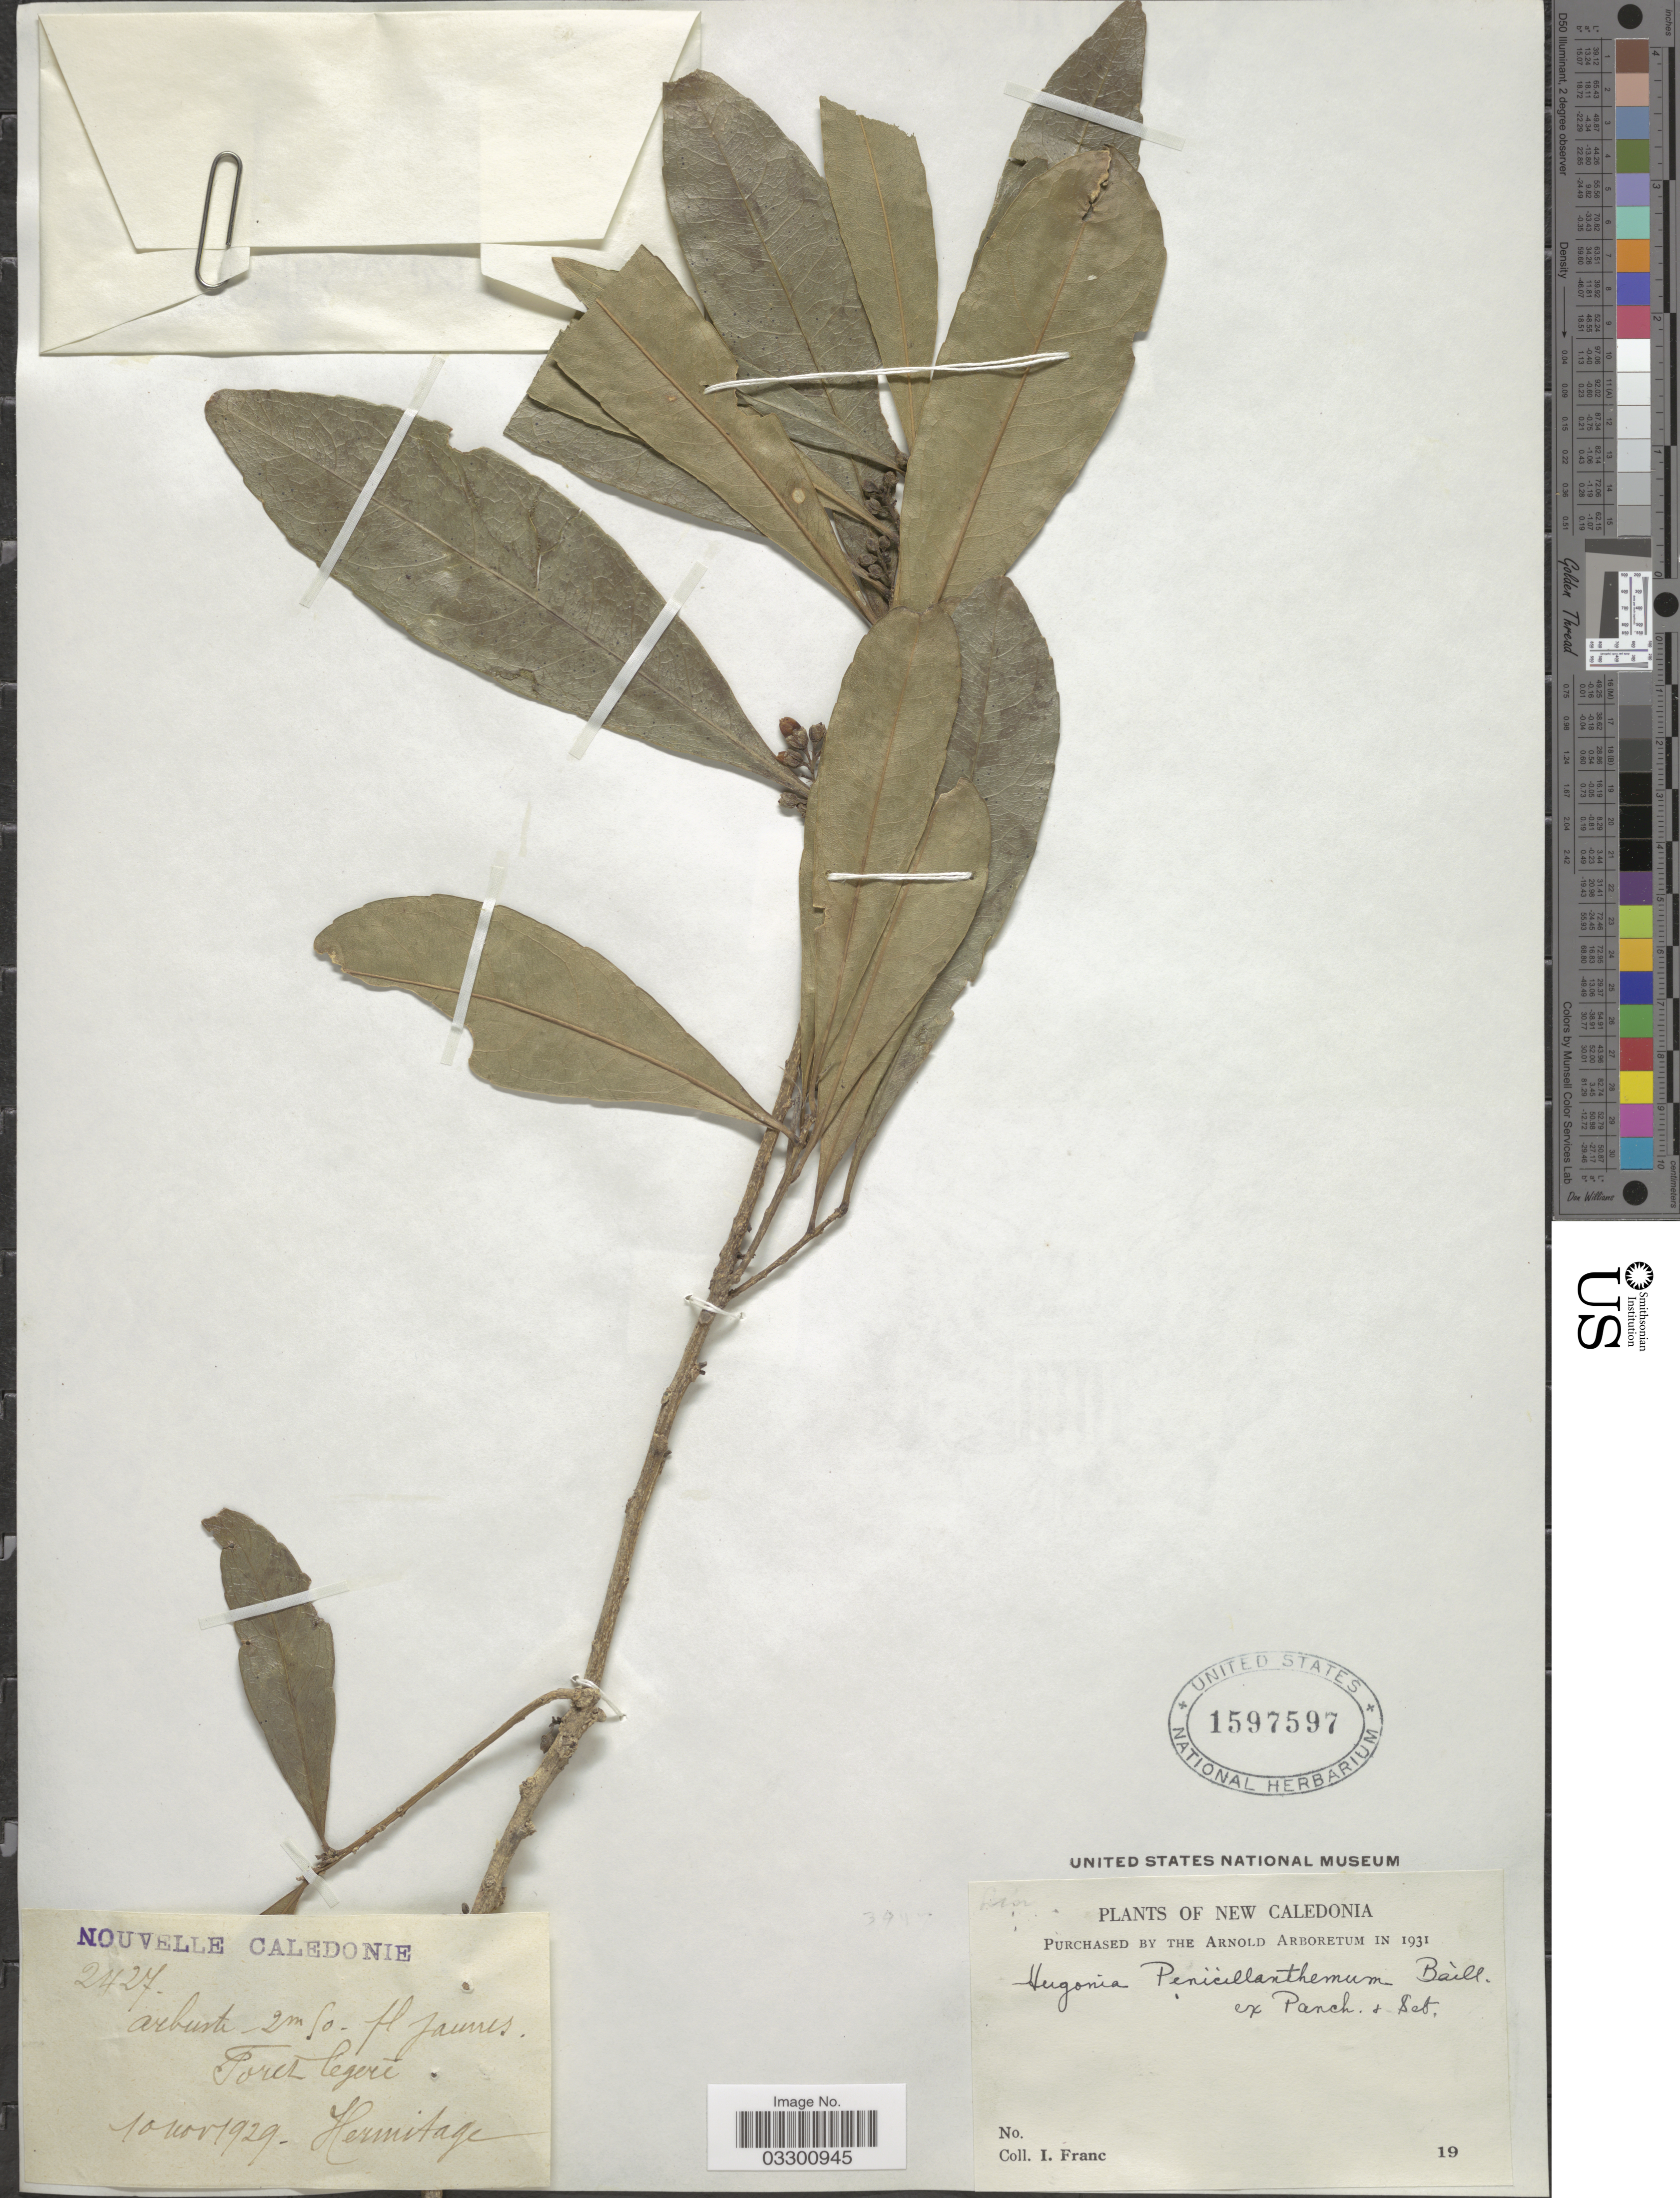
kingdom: Plantae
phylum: Tracheophyta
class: Magnoliopsida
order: Malpighiales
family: Linaceae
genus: Durandea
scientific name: Durandea serrata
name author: Planch.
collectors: I. Franc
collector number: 2427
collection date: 1929-11-10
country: New Caledonia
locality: Foret legeré. Hermitage [unsure placement].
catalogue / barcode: US 1597597